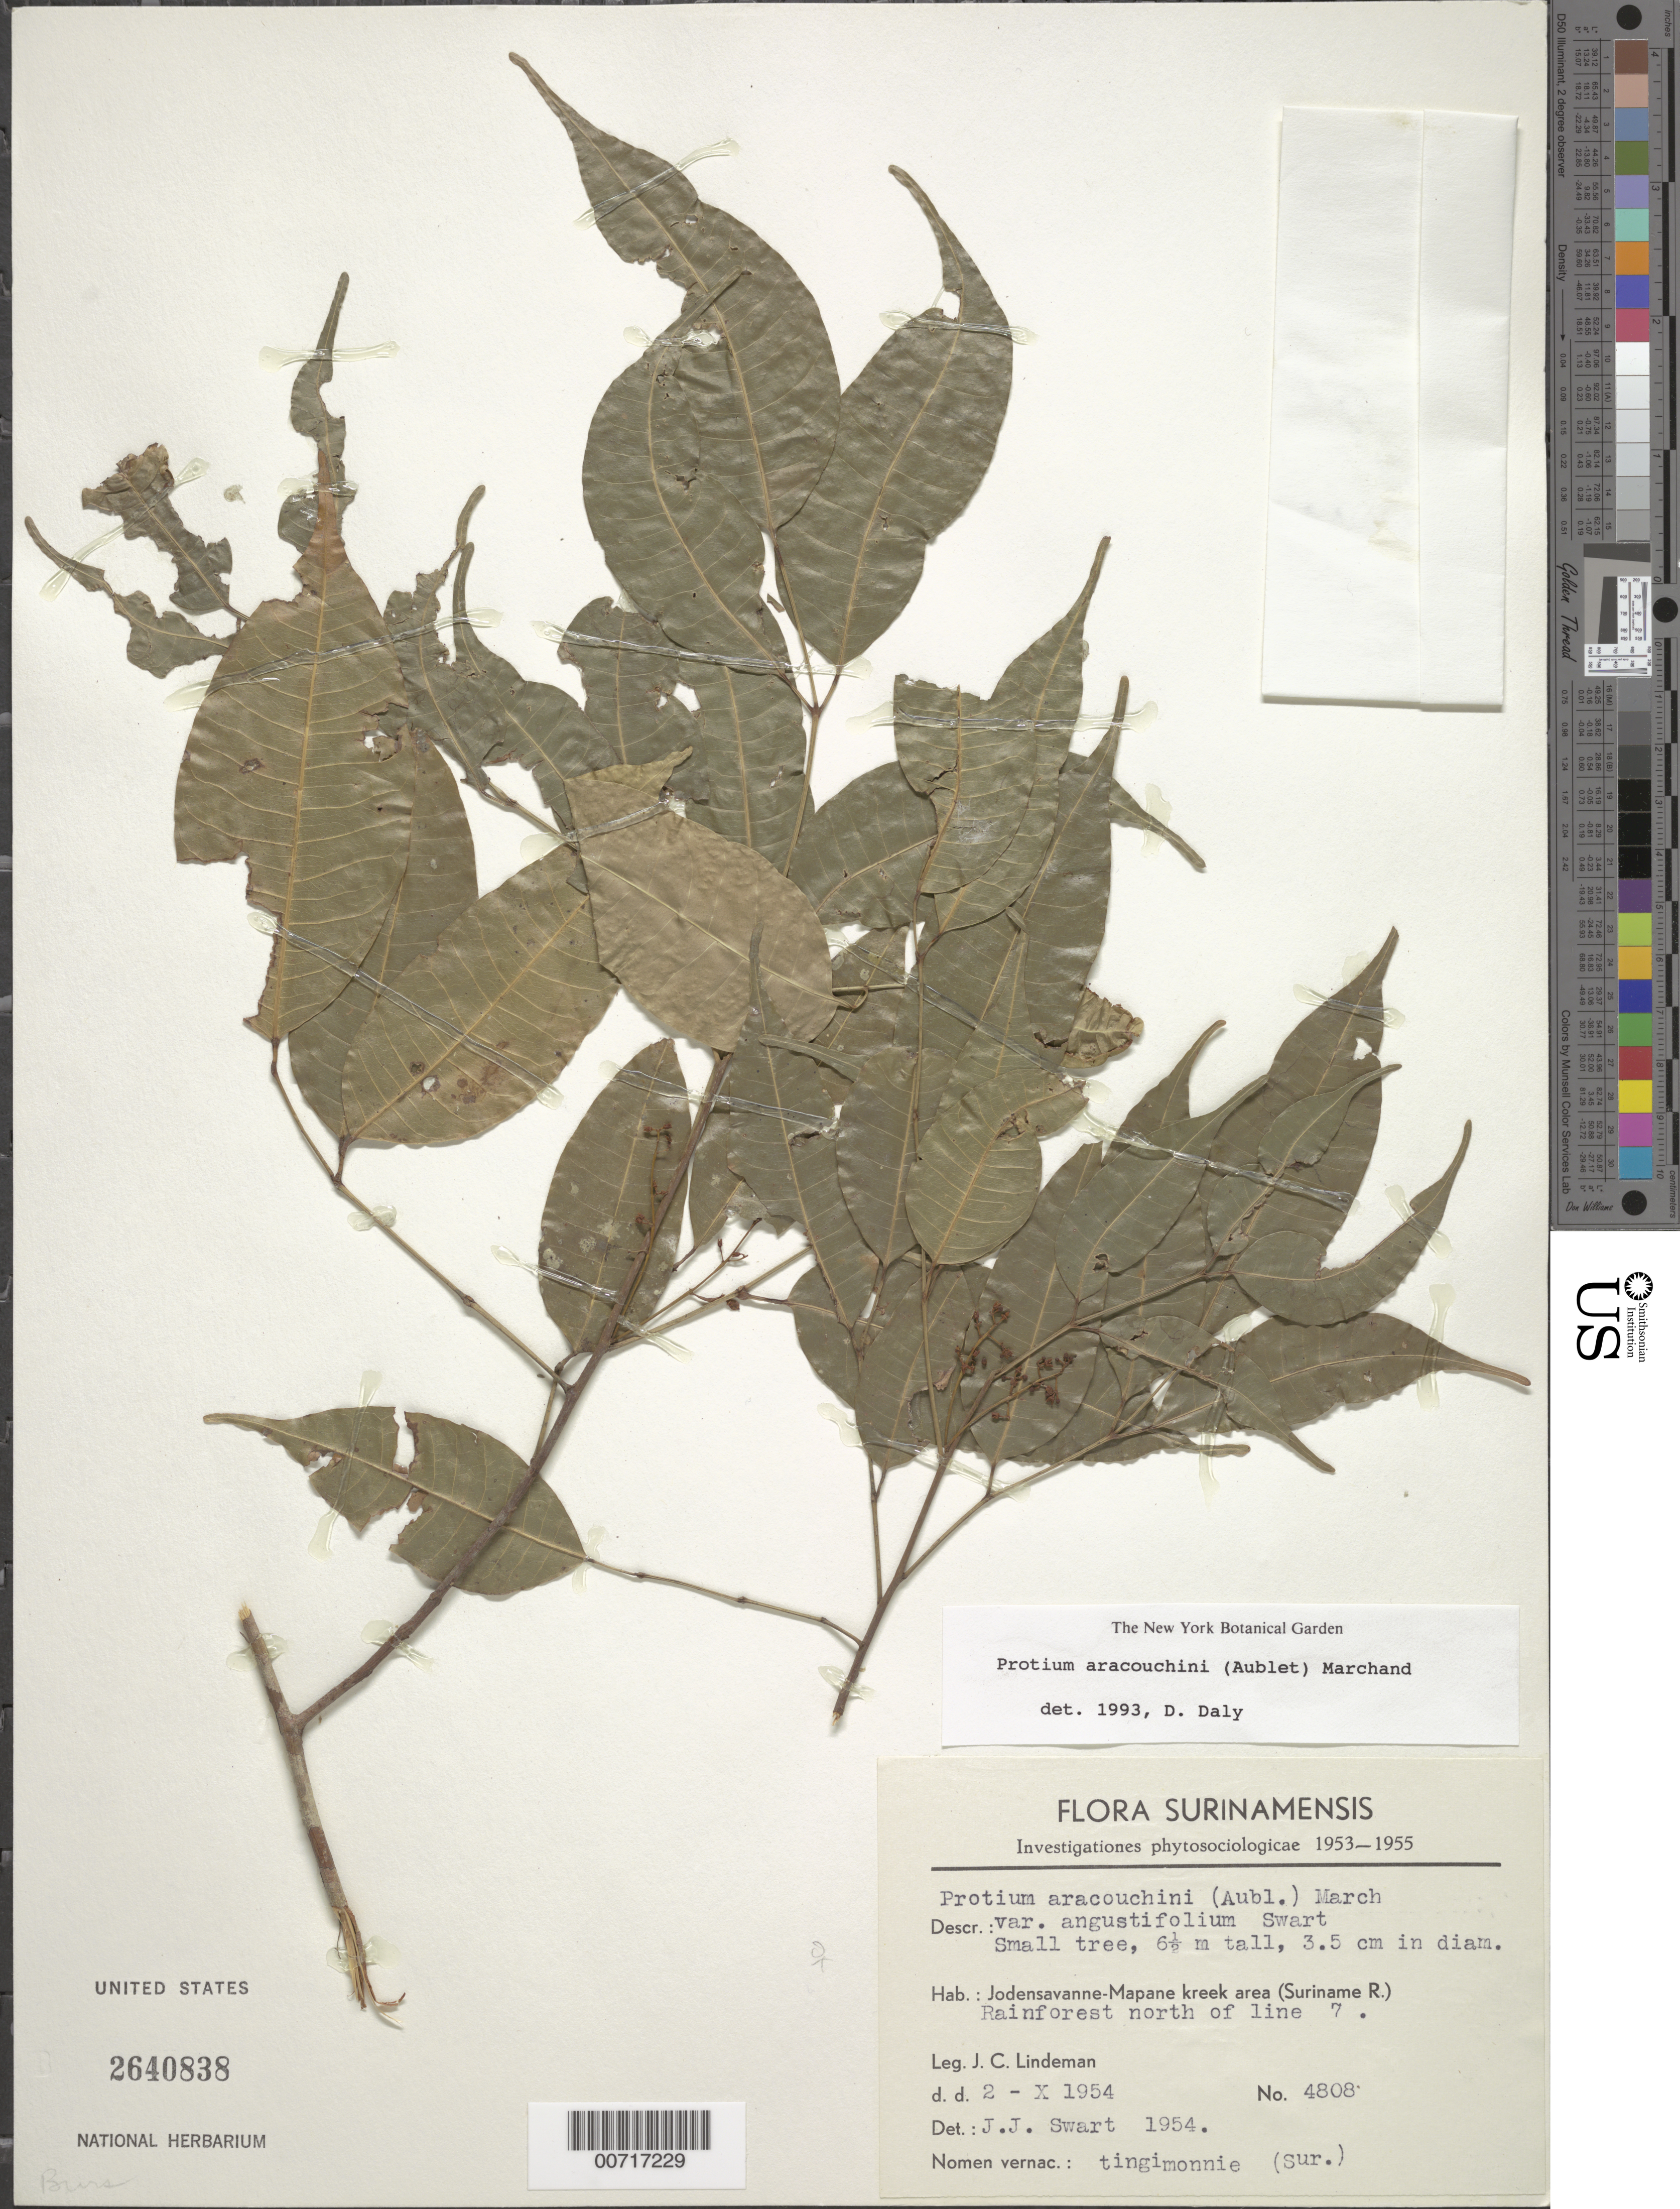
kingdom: Plantae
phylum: Tracheophyta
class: Magnoliopsida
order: Sapindales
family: Burseraceae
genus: Protium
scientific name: Protium aracouchini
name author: (Aubl.) Marchand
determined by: Daly, D. C.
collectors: J. C. Lindeman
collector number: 4808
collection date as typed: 2-Oct-54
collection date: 1954-10-02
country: Suriname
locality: Jodensavanne-Mapane kreek area (Suriname River)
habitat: Rainforest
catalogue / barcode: US 2640838